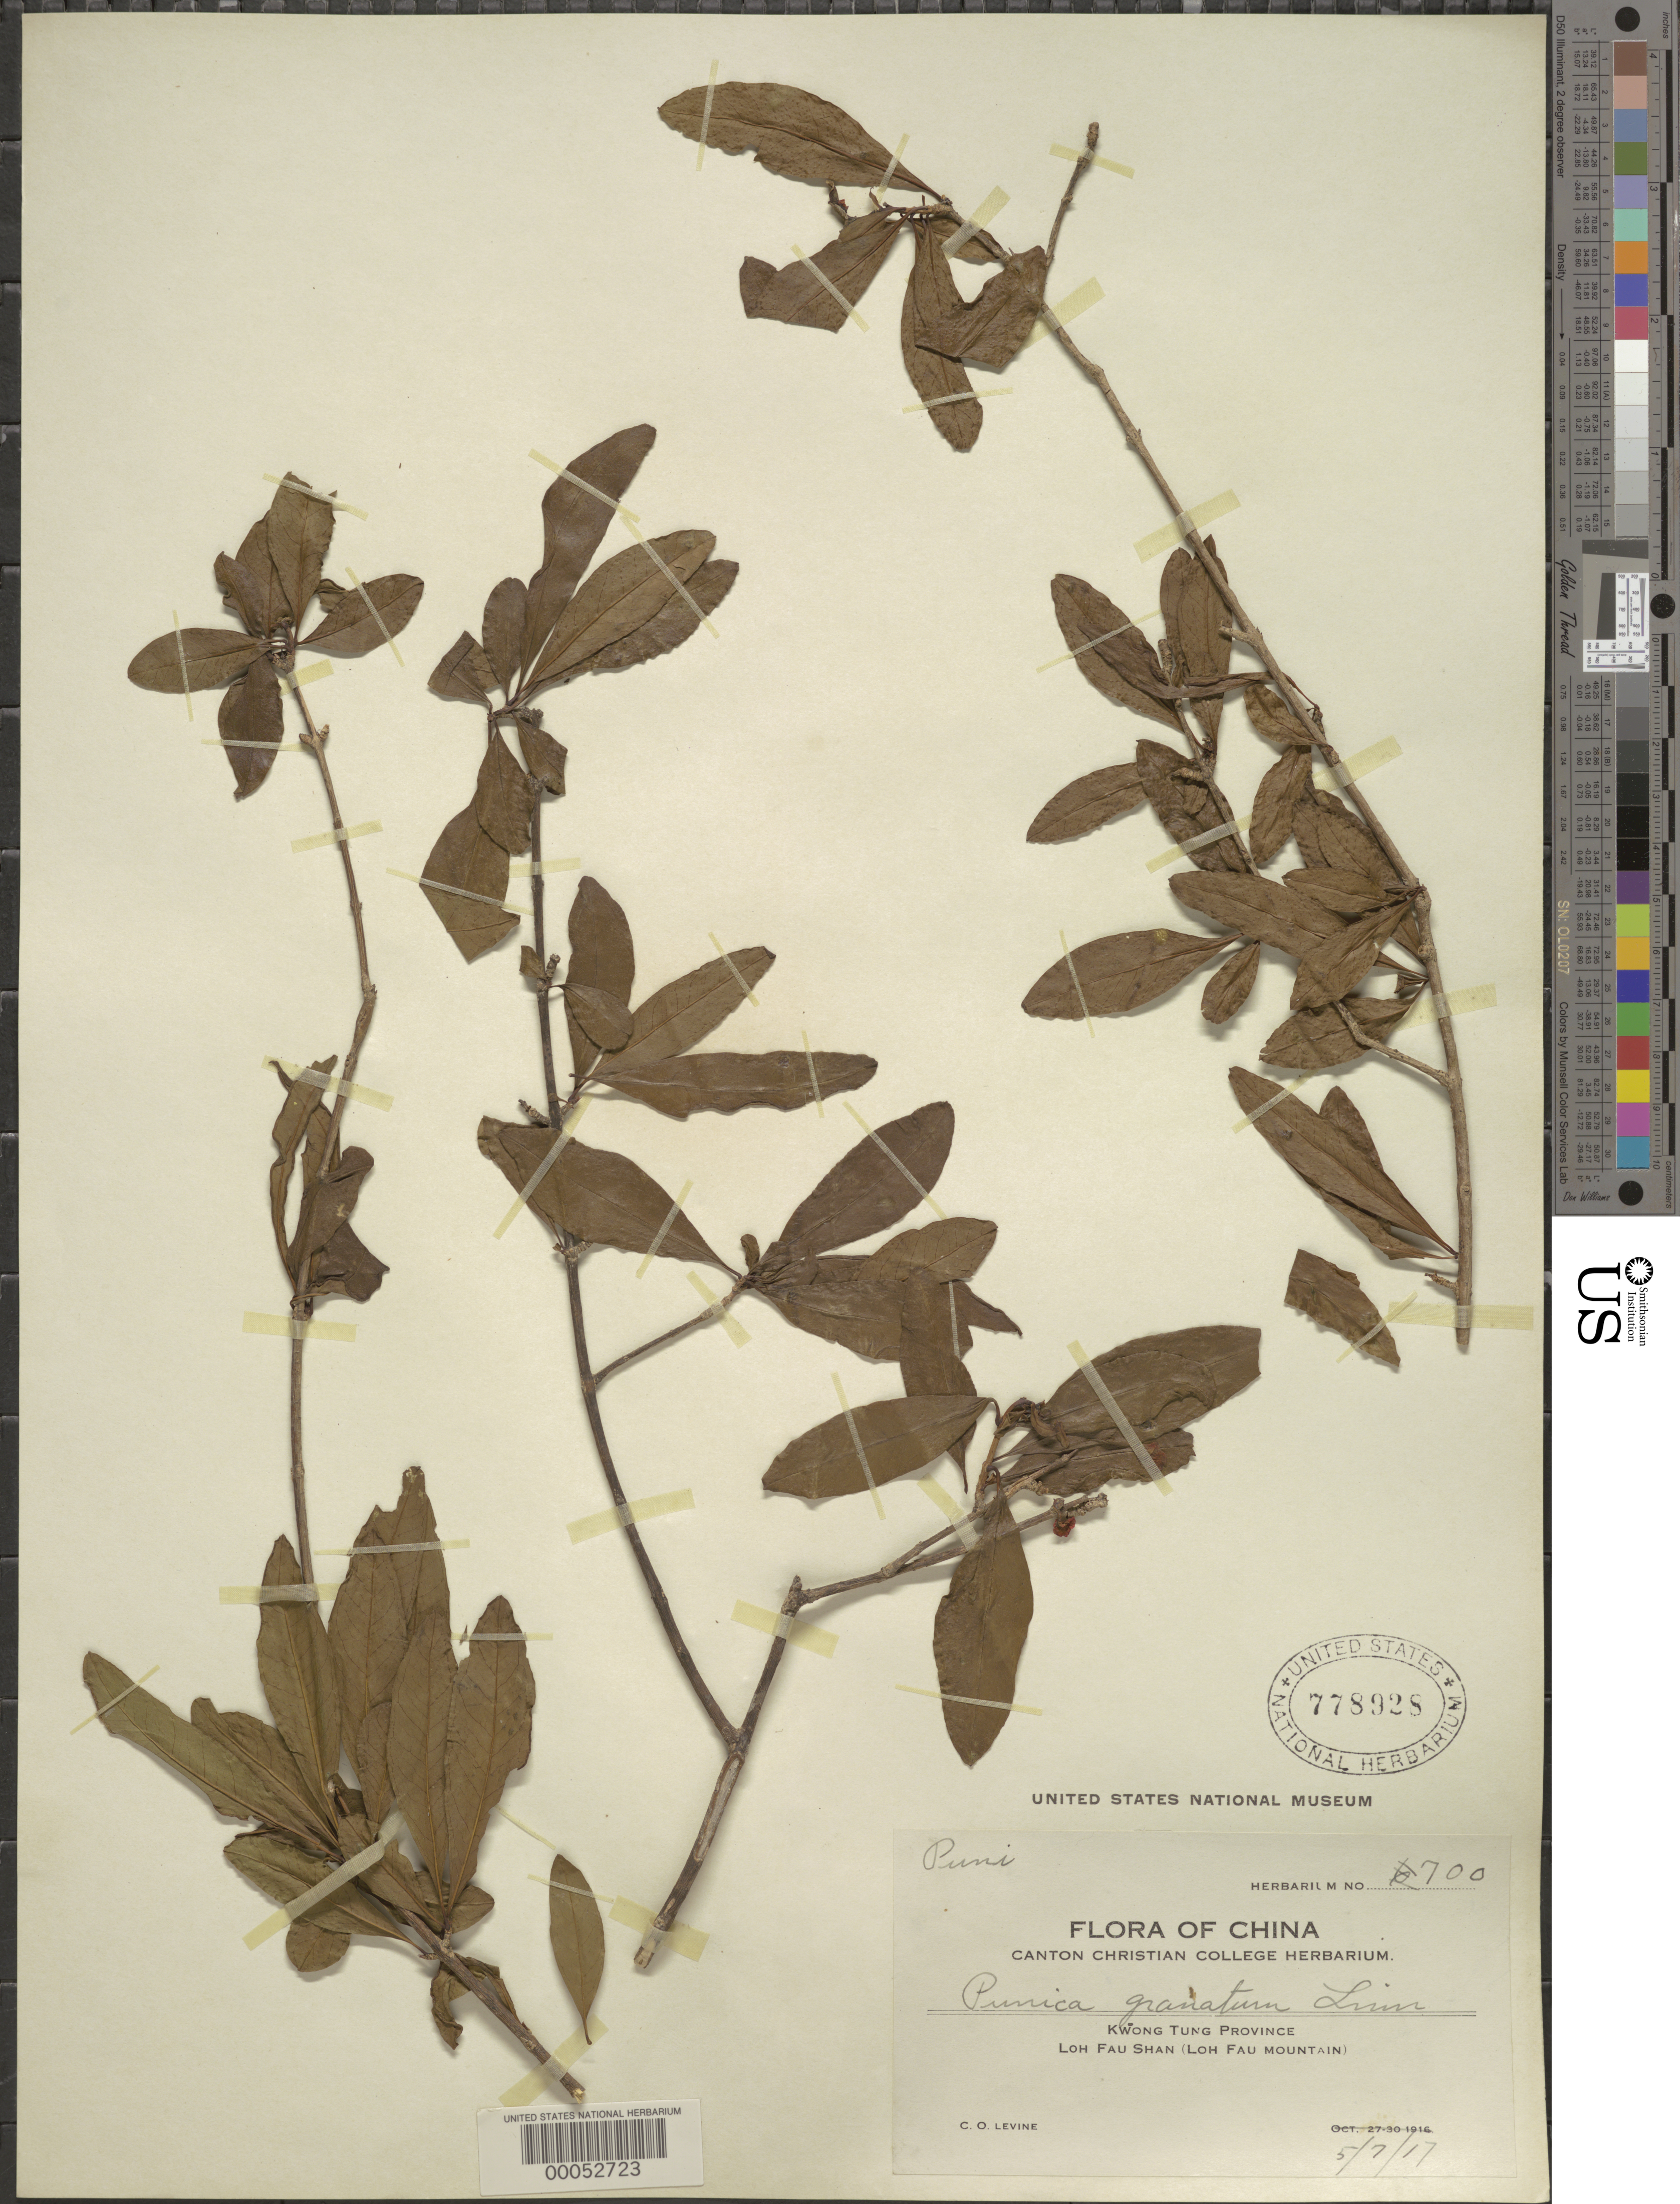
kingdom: Plantae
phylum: Tracheophyta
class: Magnoliopsida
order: Myrtales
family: Lythraceae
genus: Punica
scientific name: Punica granatum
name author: L.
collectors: C. O. Levine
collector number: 700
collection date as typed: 05 Jul 1917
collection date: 1917-07-05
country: China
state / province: Guangdong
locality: Loh Fau Shan (Loh Fau Mountain).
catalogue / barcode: US 778928